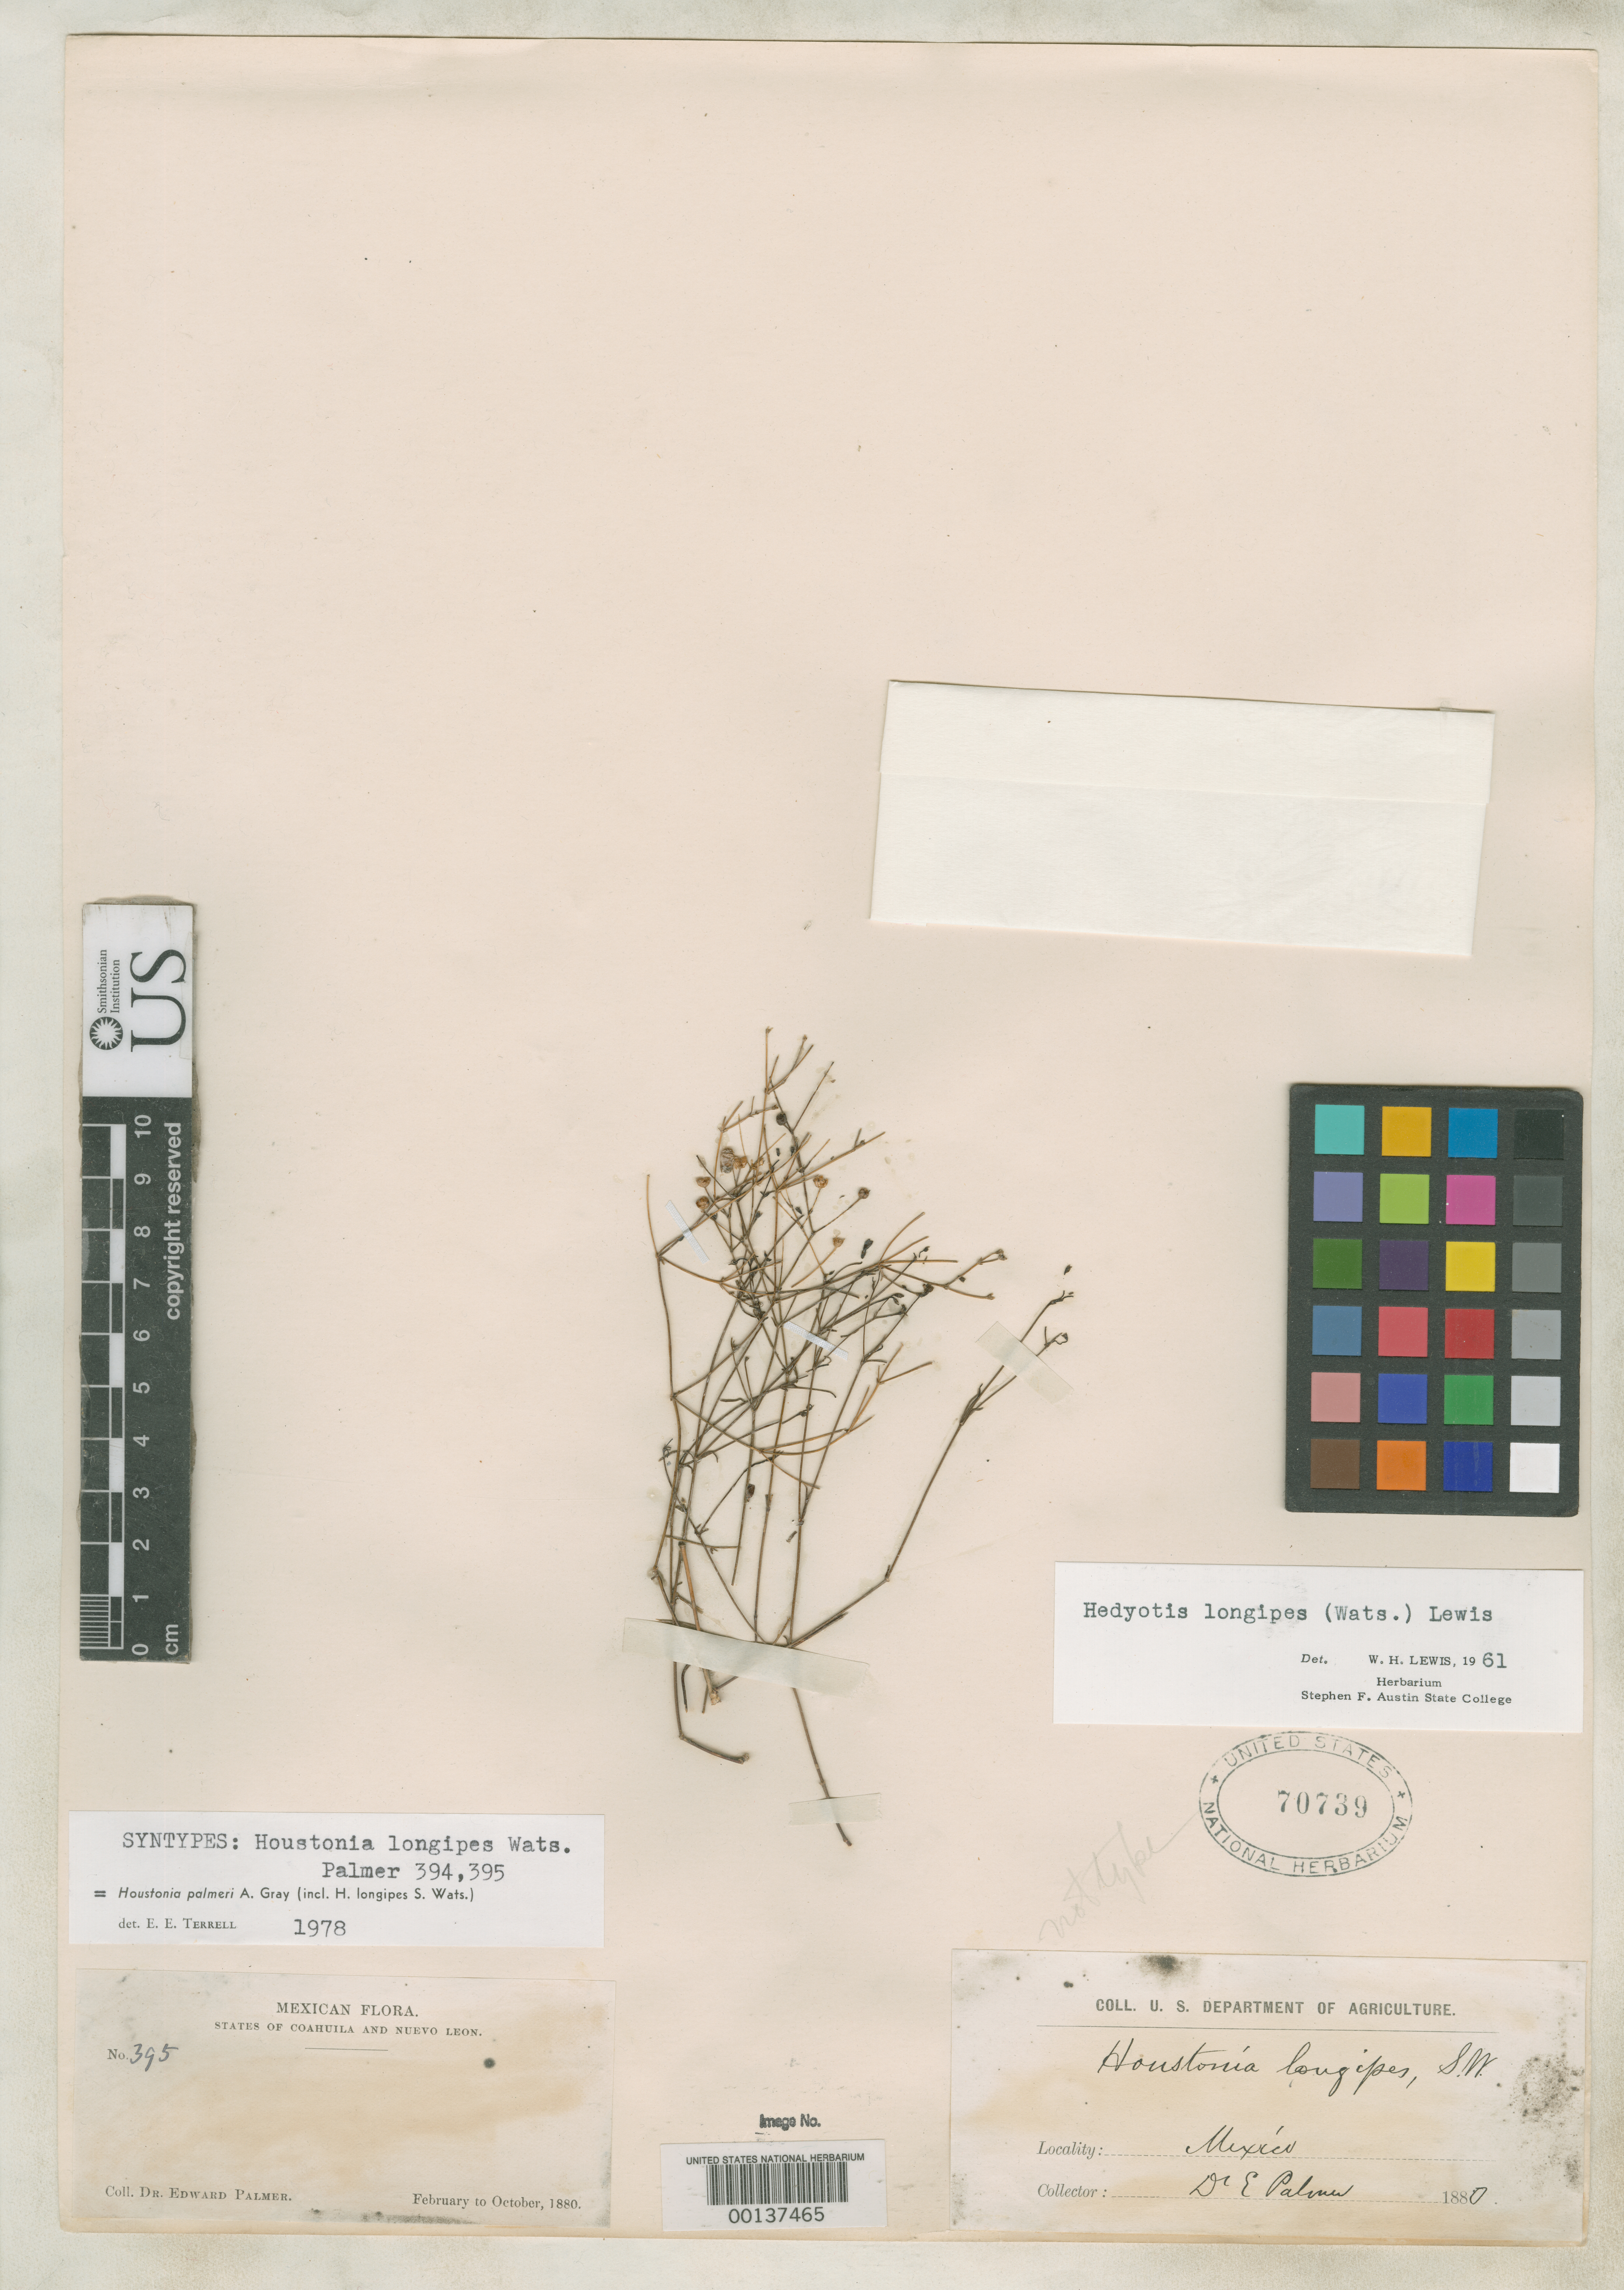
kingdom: Plantae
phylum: Tracheophyta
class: Magnoliopsida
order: Gentianales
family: Rubiaceae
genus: Houstonia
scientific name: Houstonia longipes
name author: S. Watson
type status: Syntype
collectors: E. Palmer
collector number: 395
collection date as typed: Feb 1880 to -- Oct 1880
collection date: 1880-02/1880-10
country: Mexico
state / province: Coahuila / Nuevo León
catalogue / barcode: US 70739